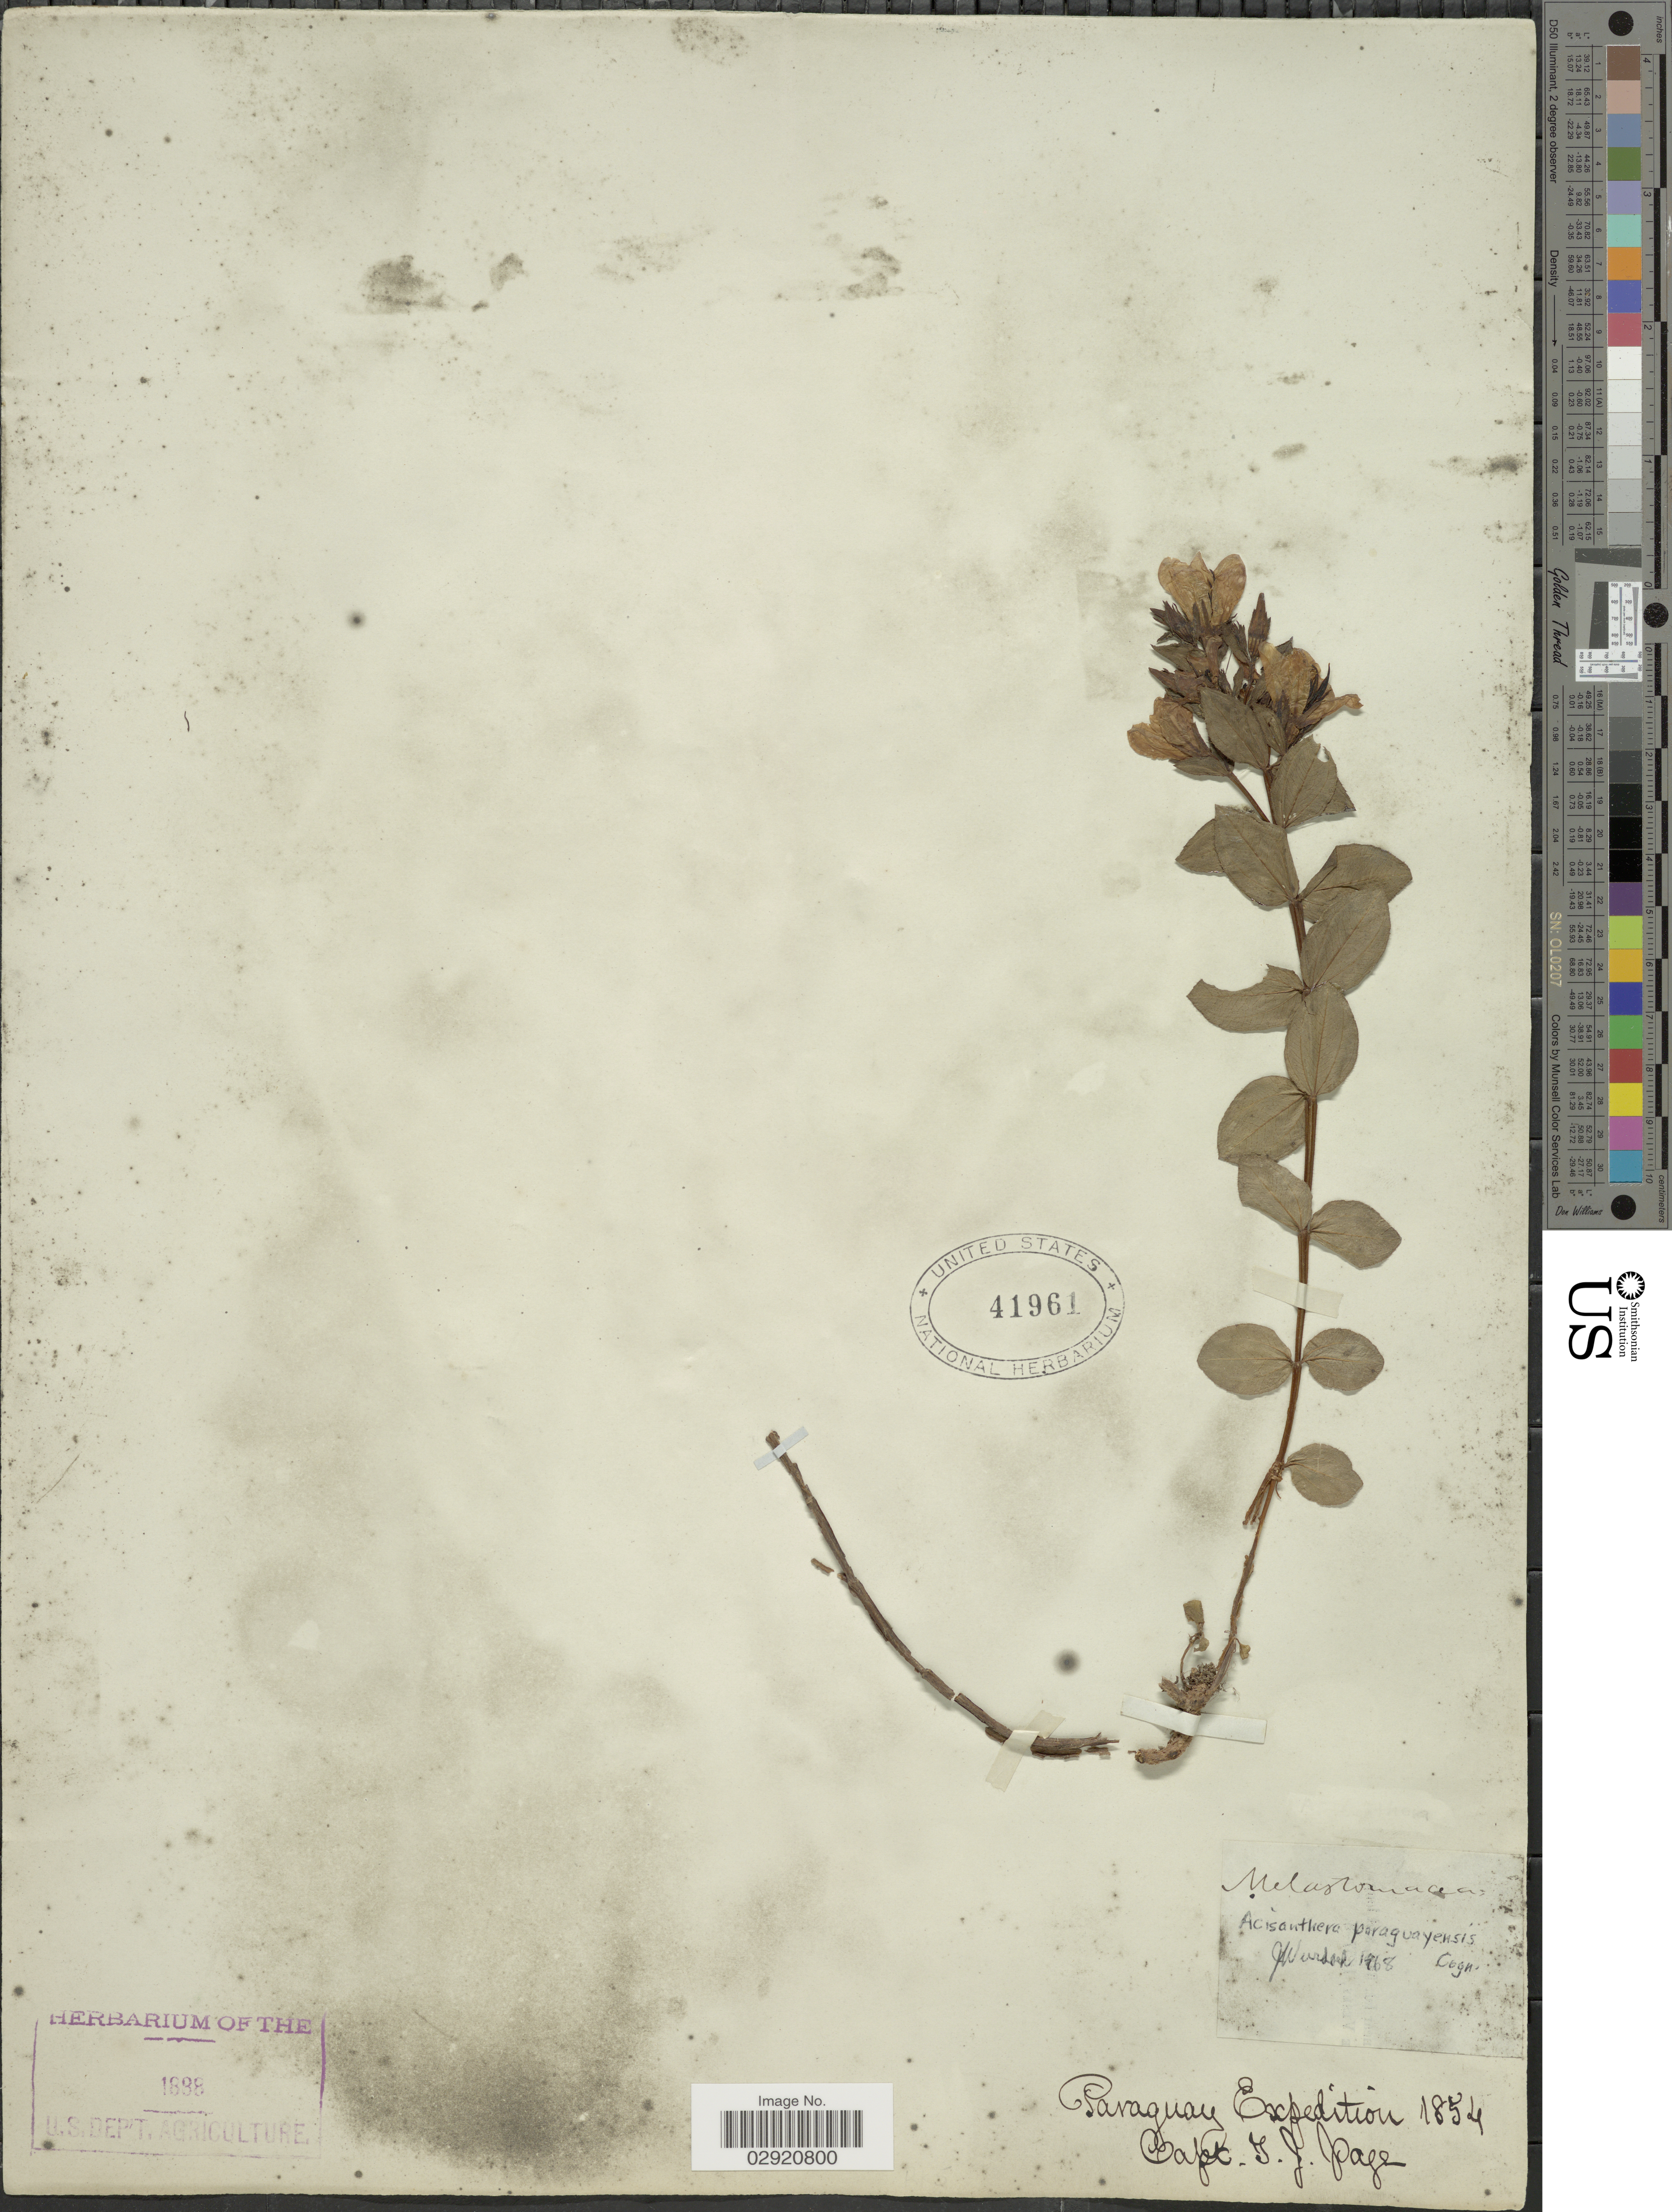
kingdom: Plantae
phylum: Tracheophyta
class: Magnoliopsida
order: Myrtales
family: Melastomataceae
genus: Acisanthera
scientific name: Acisanthera alsinefolia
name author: (DC.) Triana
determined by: Nunes da Silva, Diego, (RB), Jardim Botanico do Rio de Janeiro - Herbario (BRAZIL)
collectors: T. J. Page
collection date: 1854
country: Paraguay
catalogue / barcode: US 41961